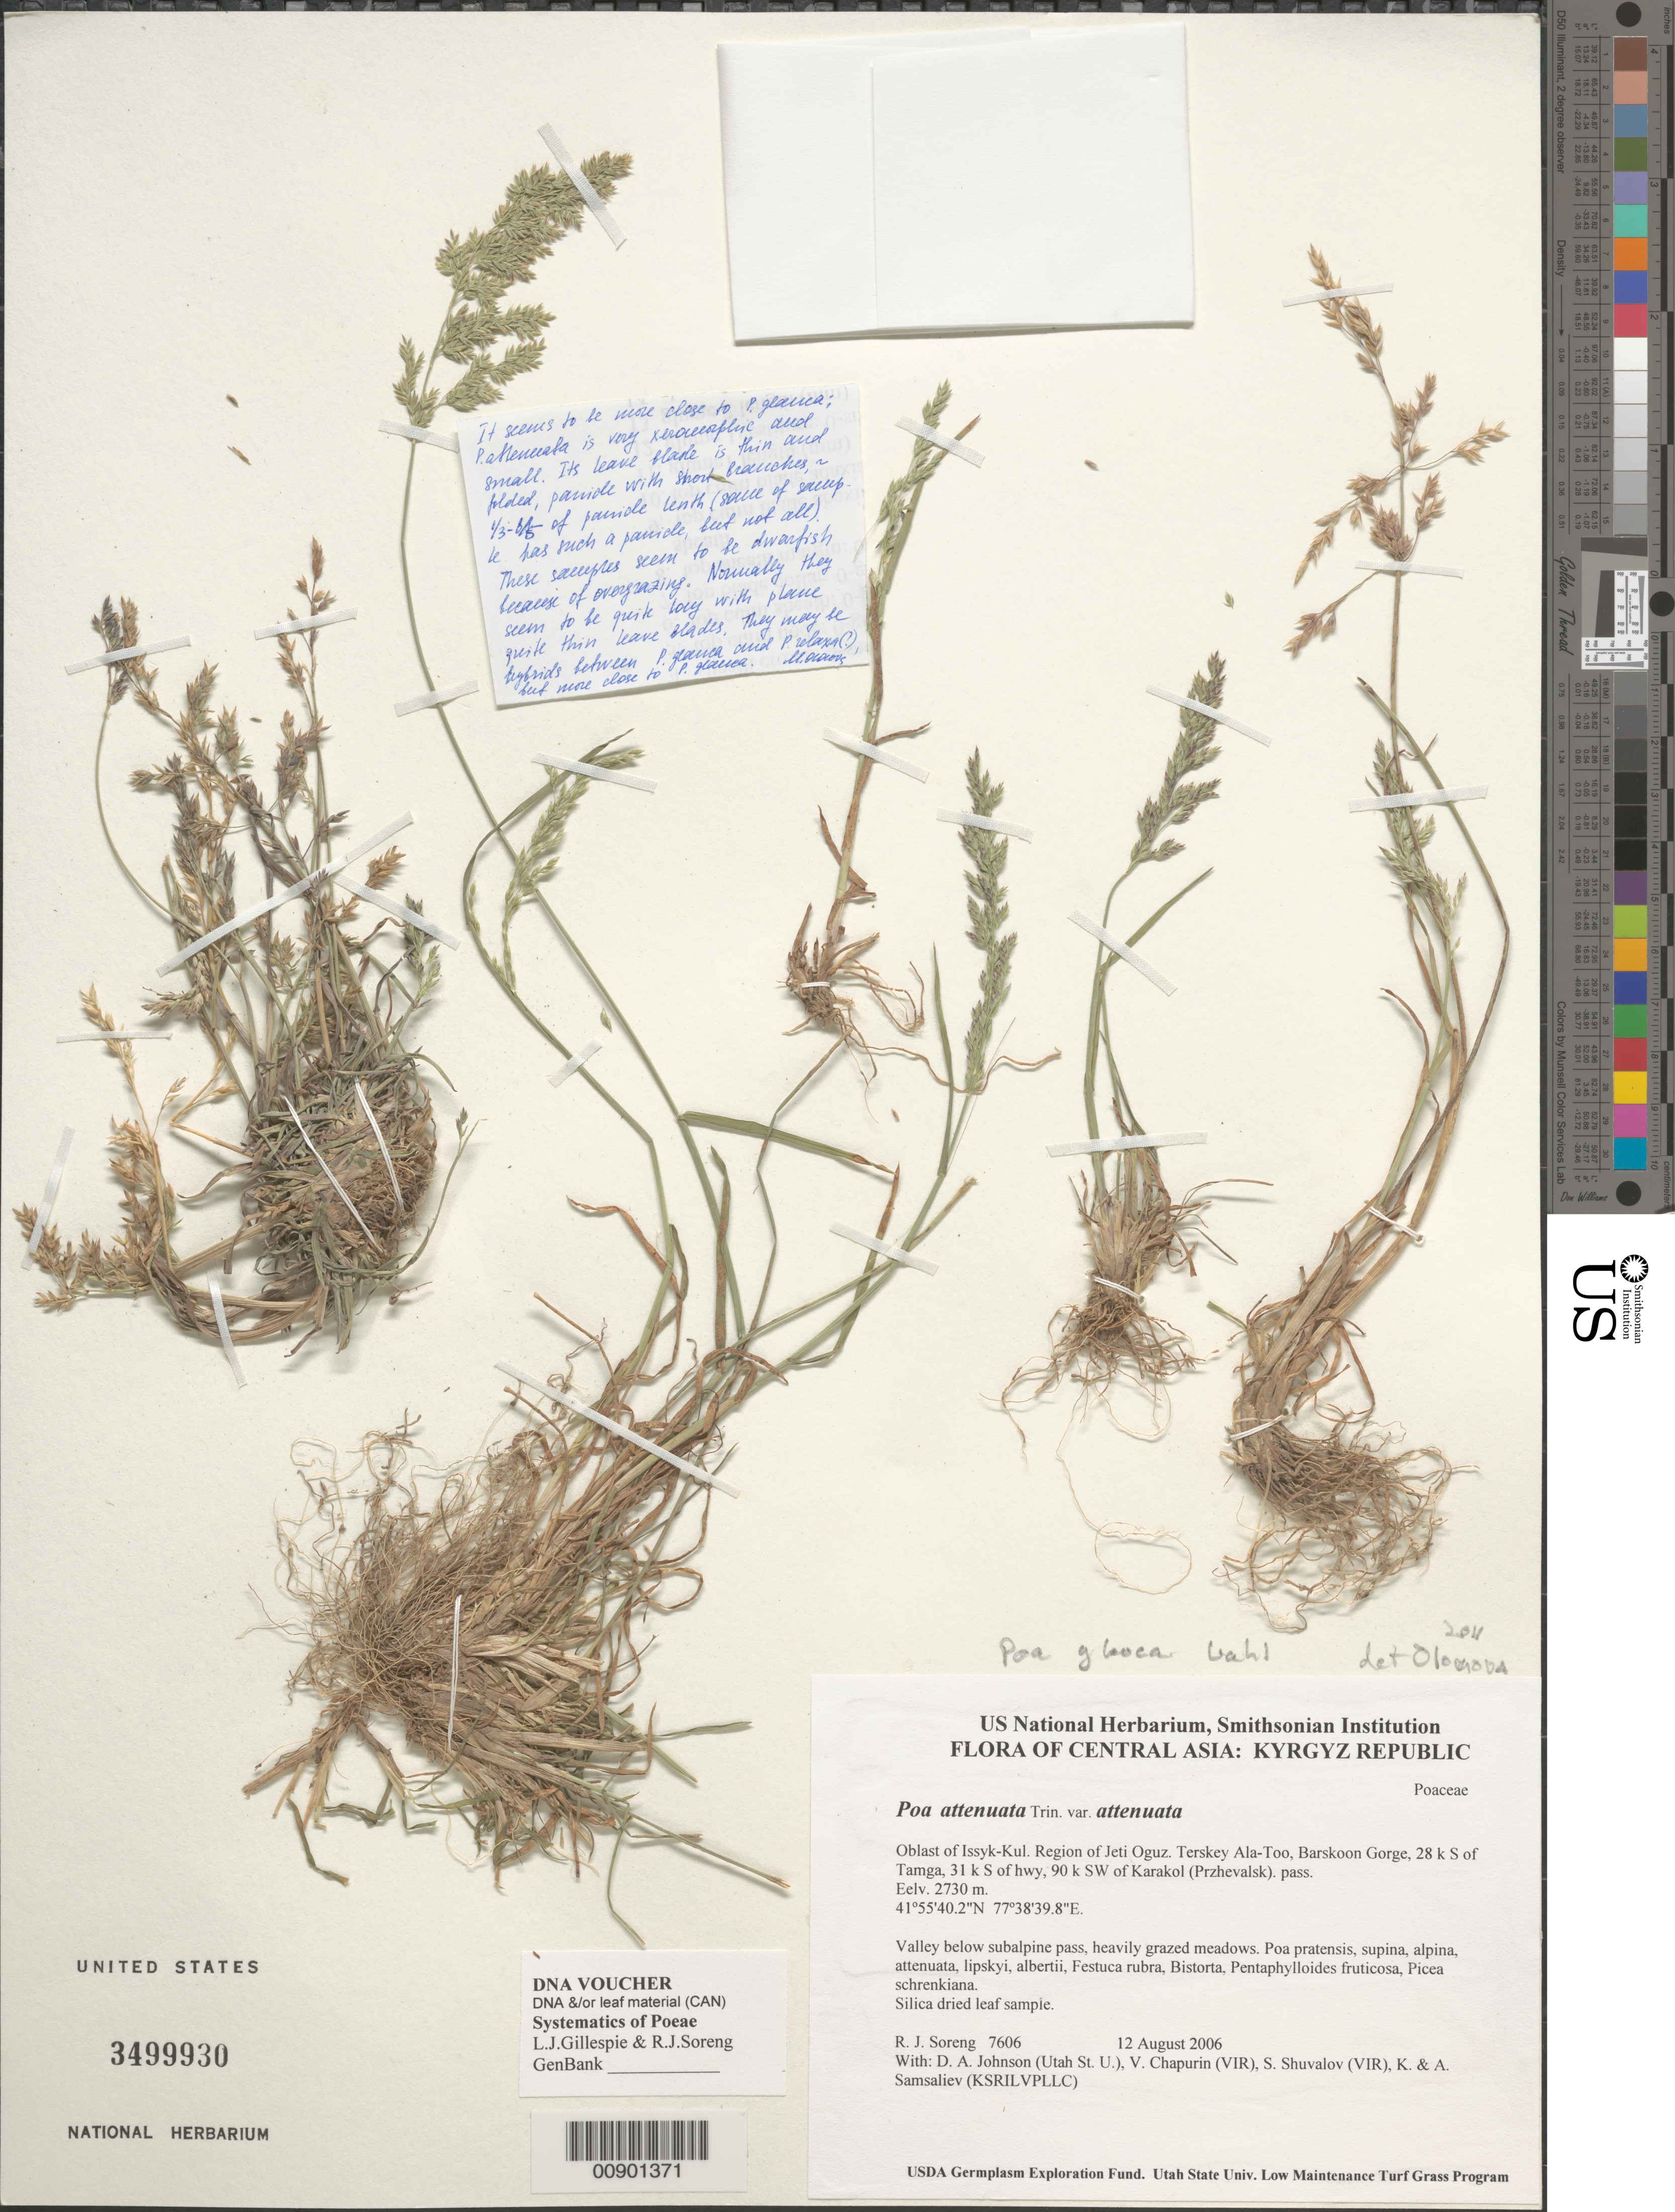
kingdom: Plantae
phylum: Tracheophyta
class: Liliopsida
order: Poales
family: Poaceae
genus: Poa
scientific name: Poa glauca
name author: Vahl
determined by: Olonova, Marina V.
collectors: R. J. Soreng, D. Johnson, S. Shuvalov, V. Chapurin, K. Samsaliev & A. Samsaliev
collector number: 7606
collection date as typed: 12 Aug 2006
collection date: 2006-08-12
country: Kyrgyzstan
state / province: Ysyk-Kol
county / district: Jeti Oguz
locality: Terskey Ala-Too, Barskoon Gorge, 28 km S of Tamga, 31 km S of hwy, 90 km SW of Karakol (Przhevalsk).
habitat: Valley below subalpine pass, heavily grazed meadows.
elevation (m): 2730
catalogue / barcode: US 3499930